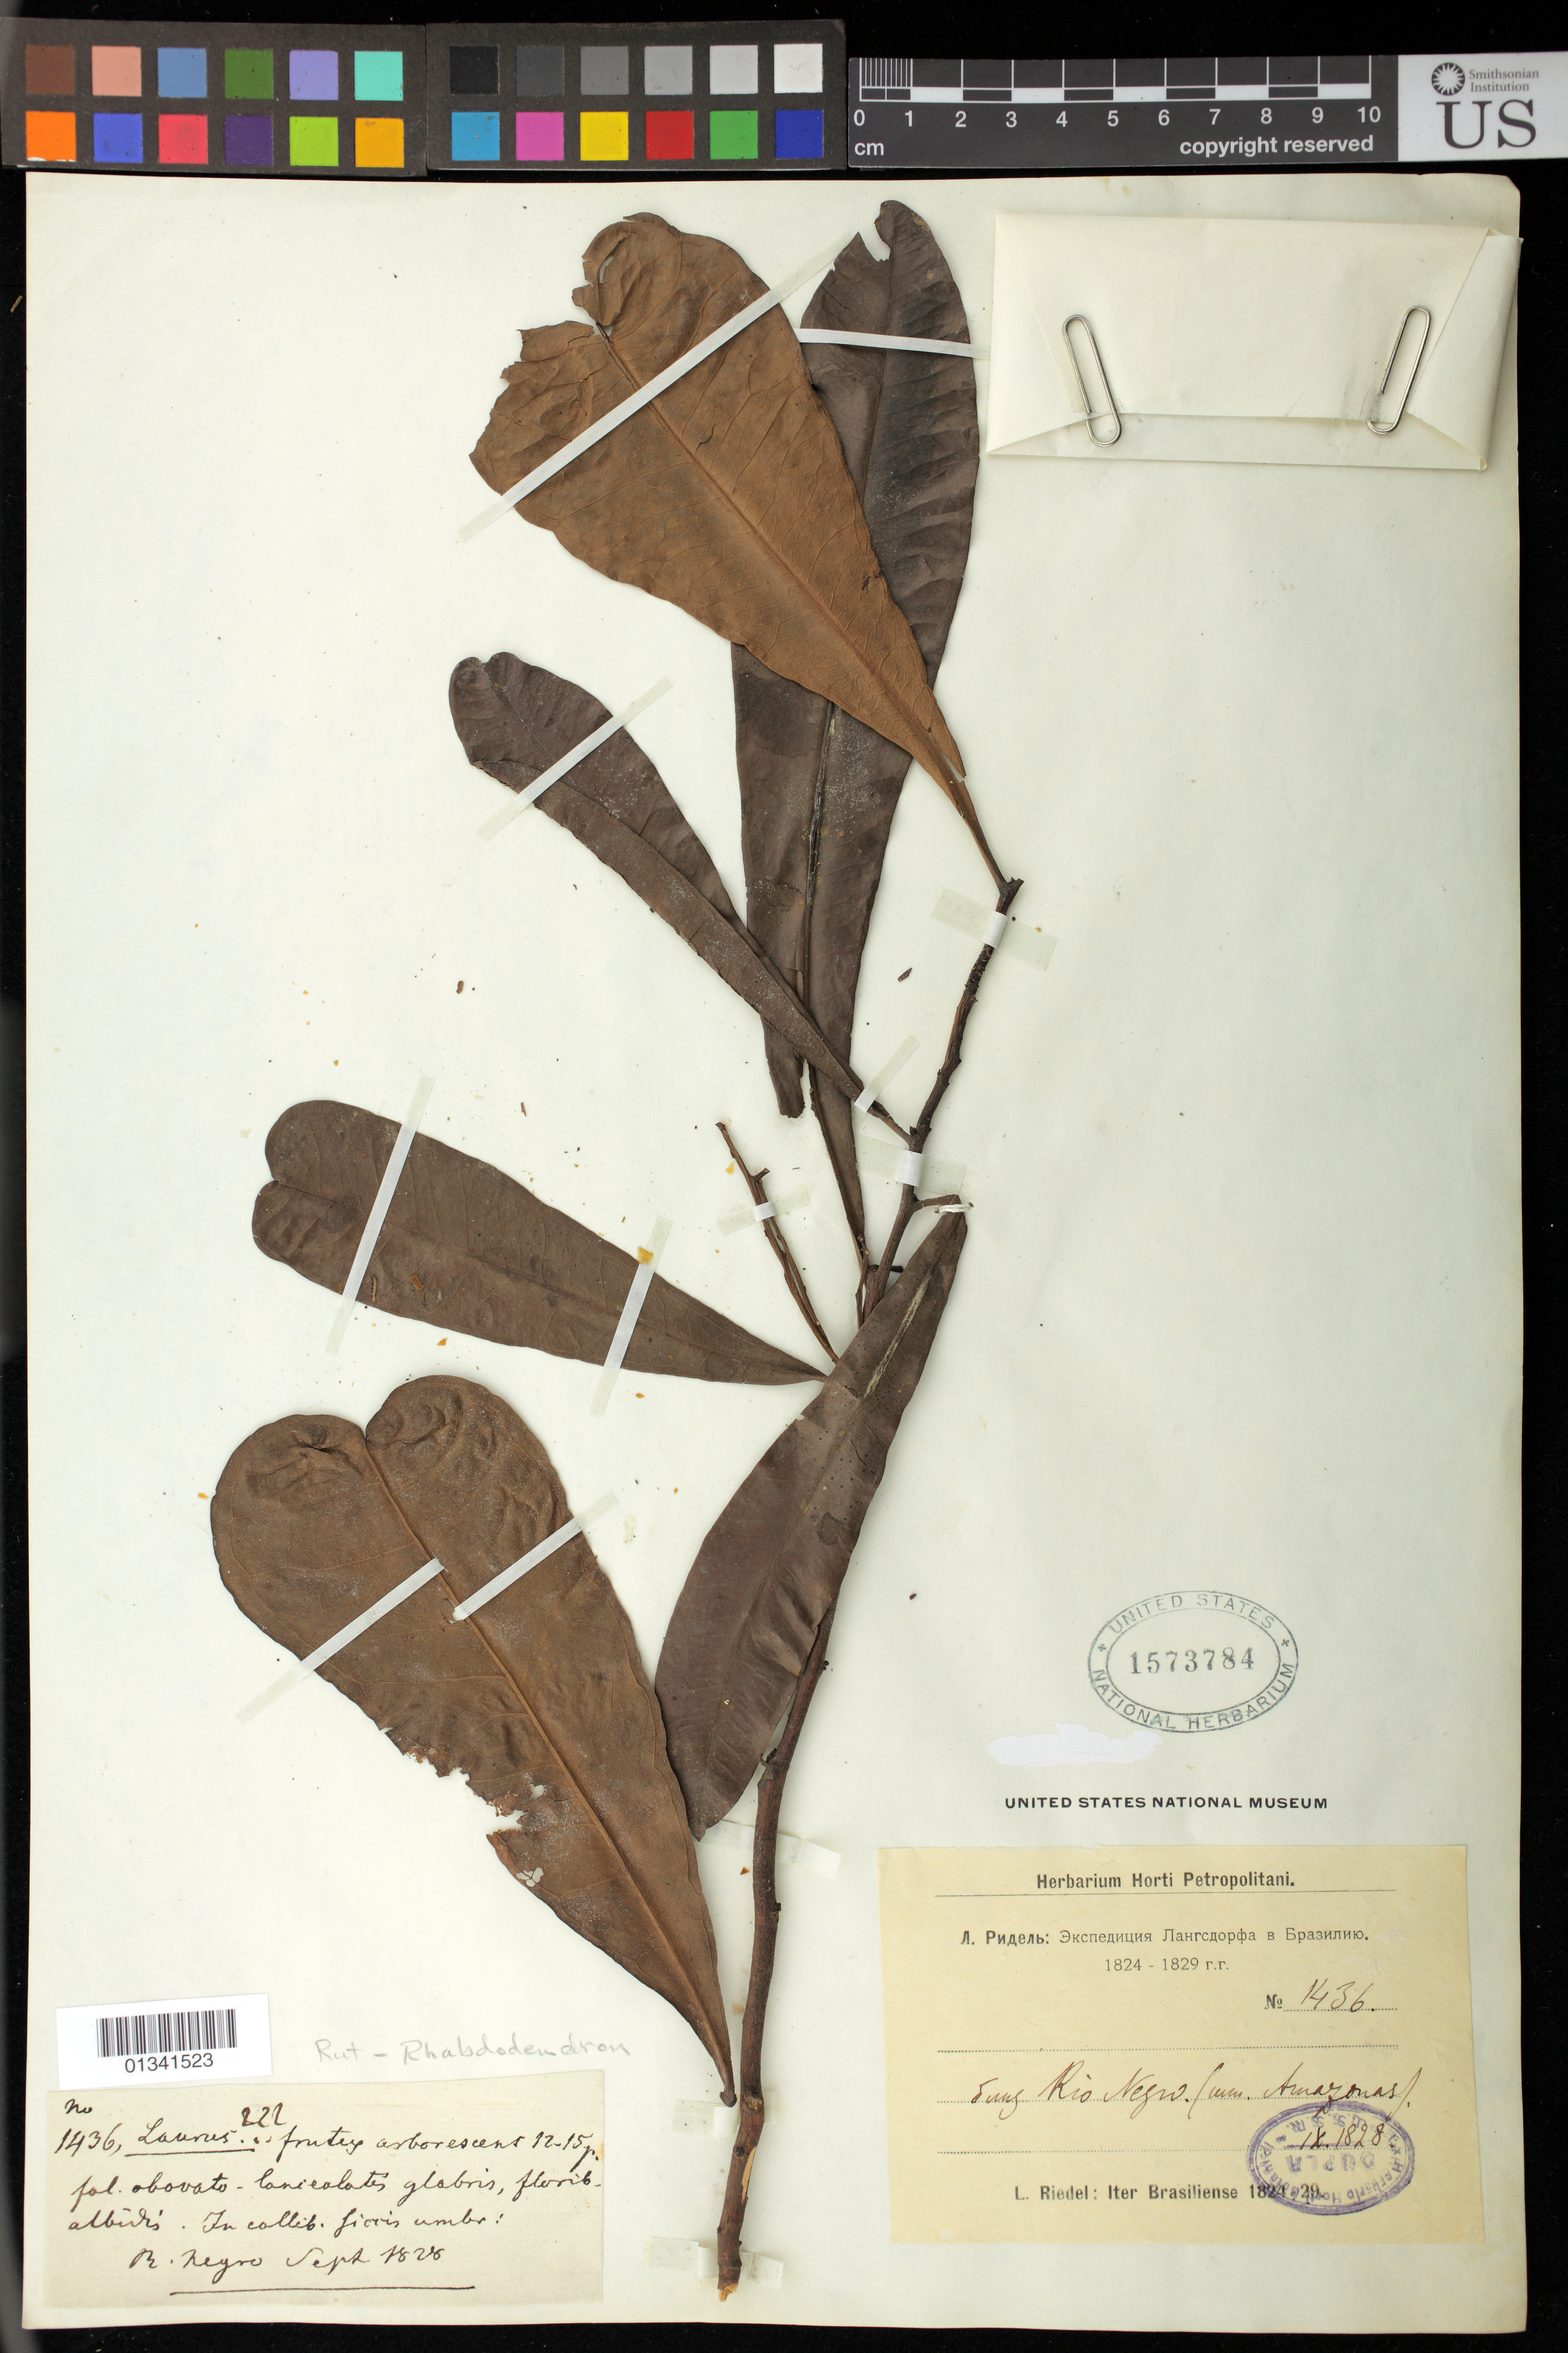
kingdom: Plantae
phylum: Tracheophyta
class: Magnoliopsida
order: Caryophyllales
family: Rhabdodendraceae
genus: Rhabdodendron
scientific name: Rhabdodendron sp.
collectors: L. Riedel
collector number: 1436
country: Brazil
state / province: Amazonas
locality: Rio Negro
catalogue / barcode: US 1573784